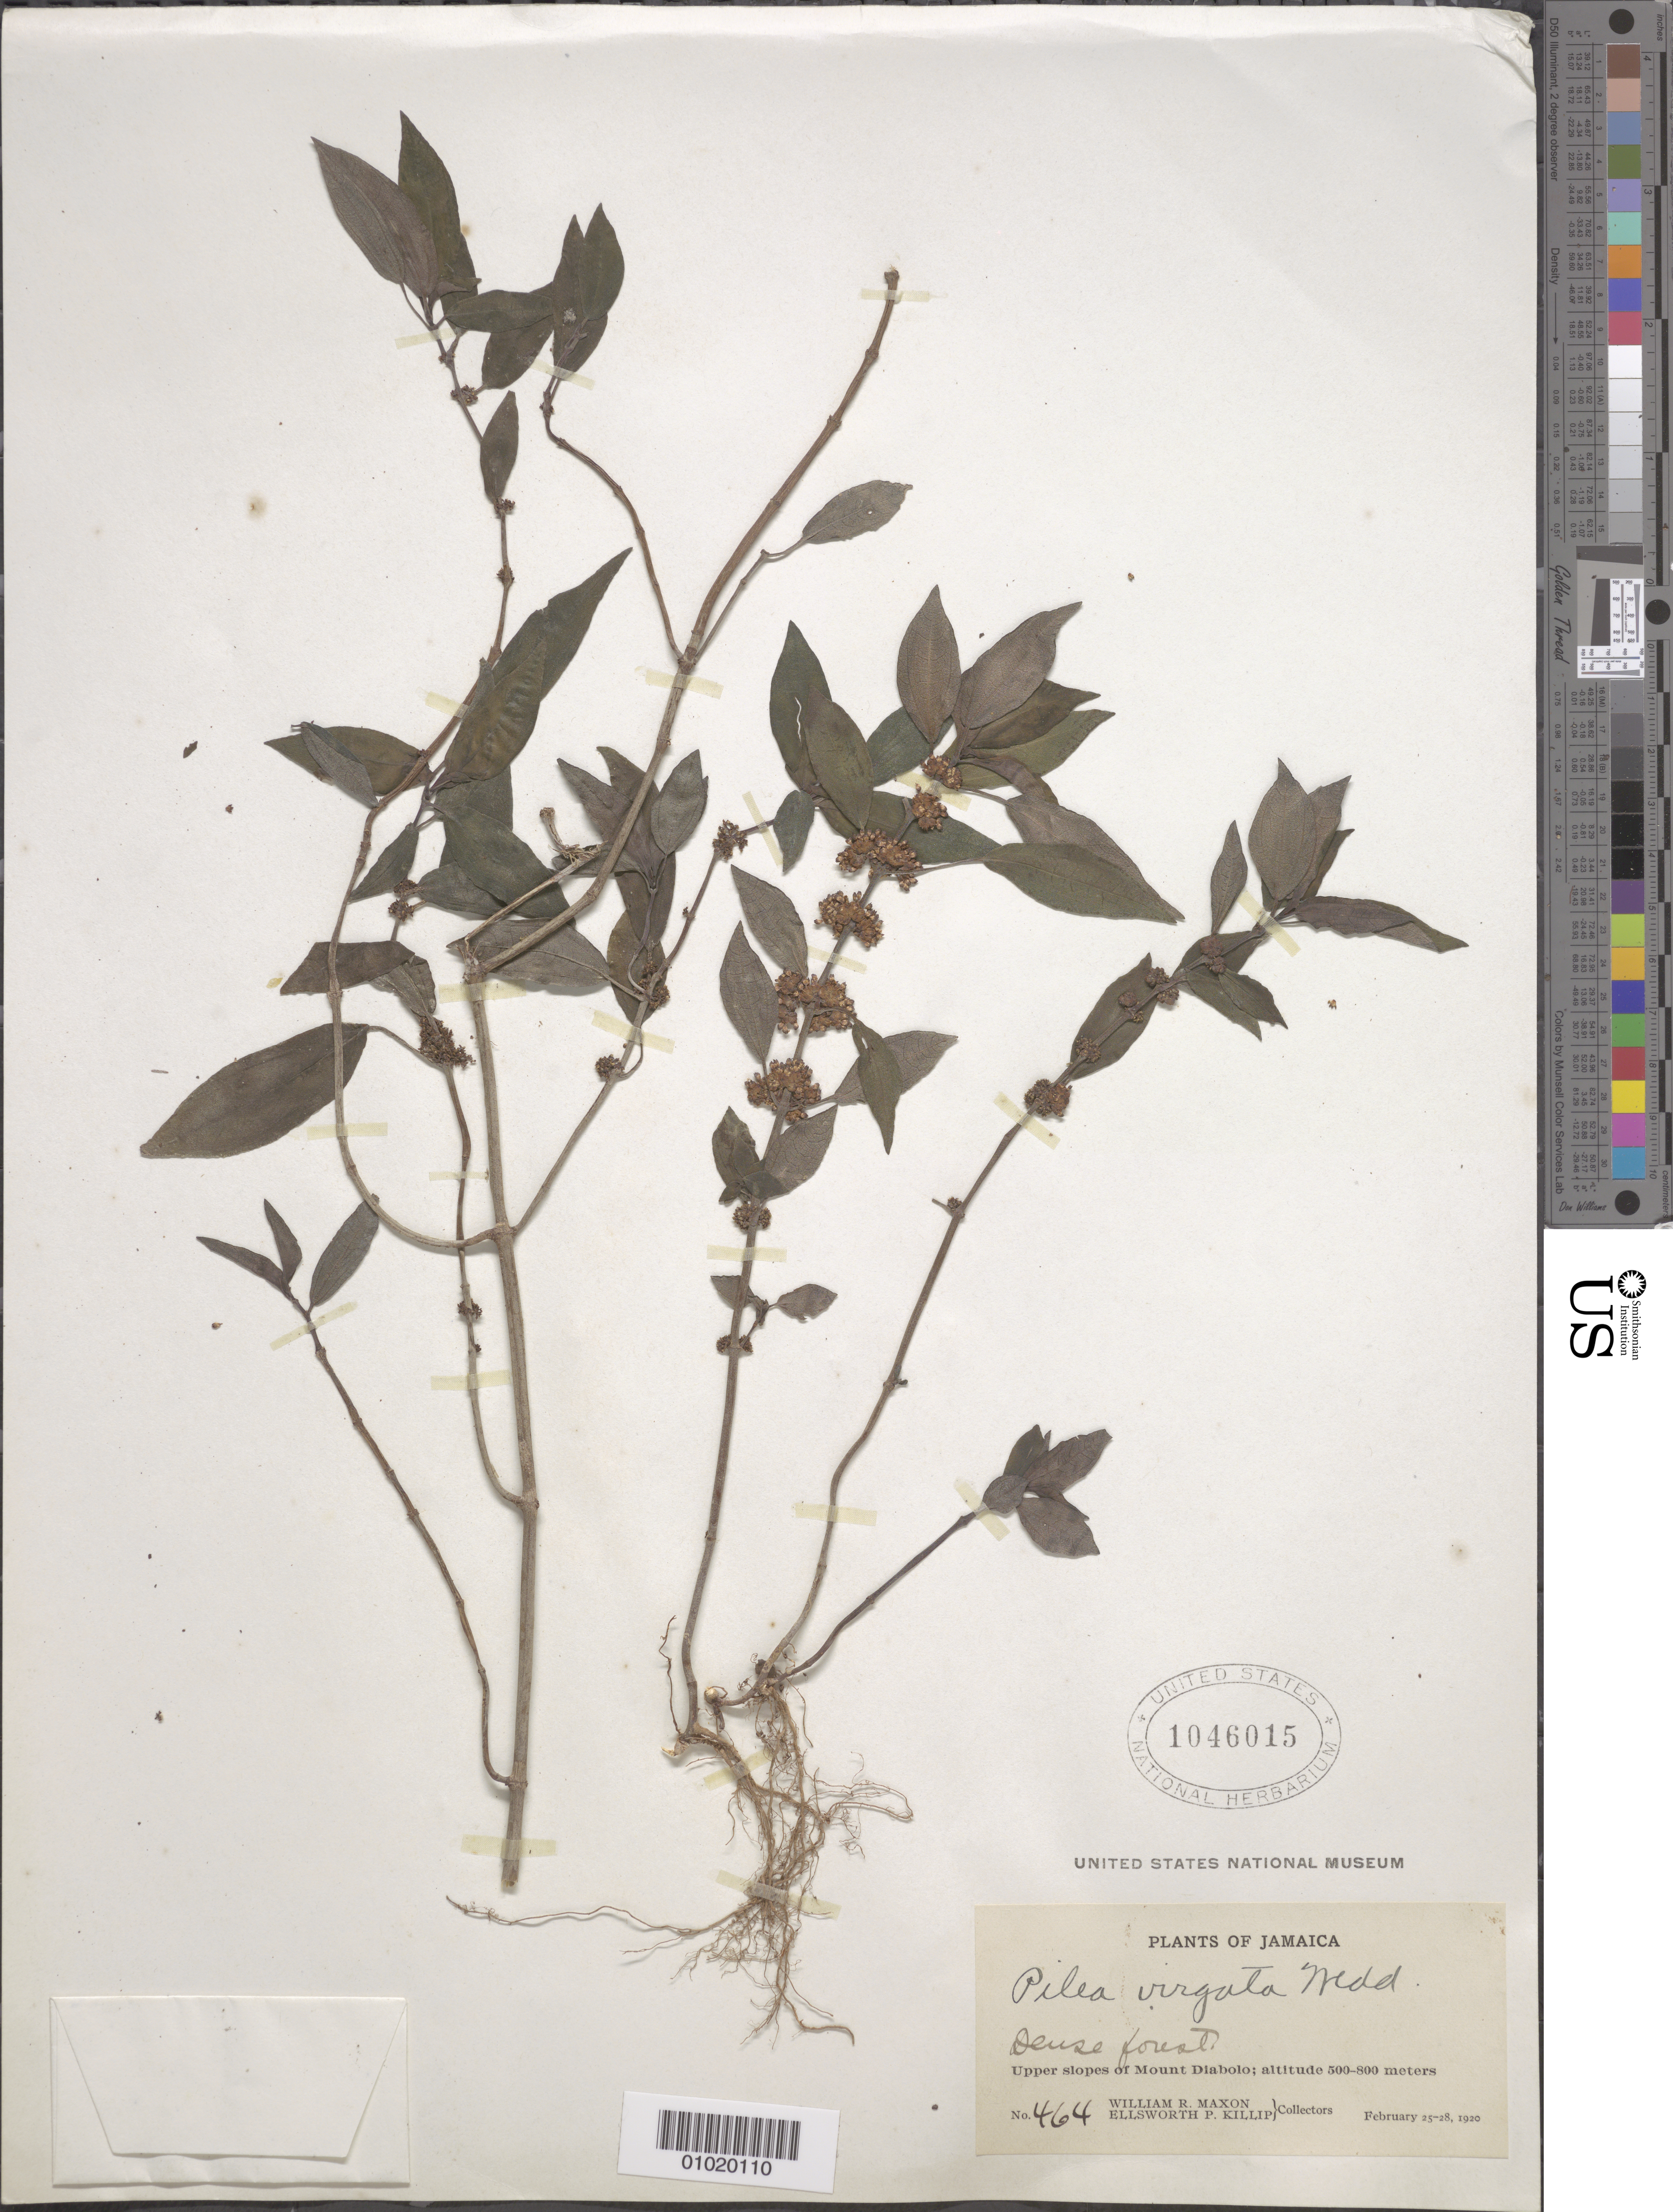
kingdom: Plantae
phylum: Tracheophyta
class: Magnoliopsida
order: Rosales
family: Urticaceae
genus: Pilea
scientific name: Pilea trianthemoides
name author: (Sw.) Lindl.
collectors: W. R. Maxon & E. P. Killip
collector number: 464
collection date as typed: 25 Feb 1920 to 28 Feb 1920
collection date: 1920-02-25/1920-02-28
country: Jamaica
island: Jamaica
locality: Dense forest. Upper slopes of Mount Diabolo.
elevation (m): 500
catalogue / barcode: US 1046015